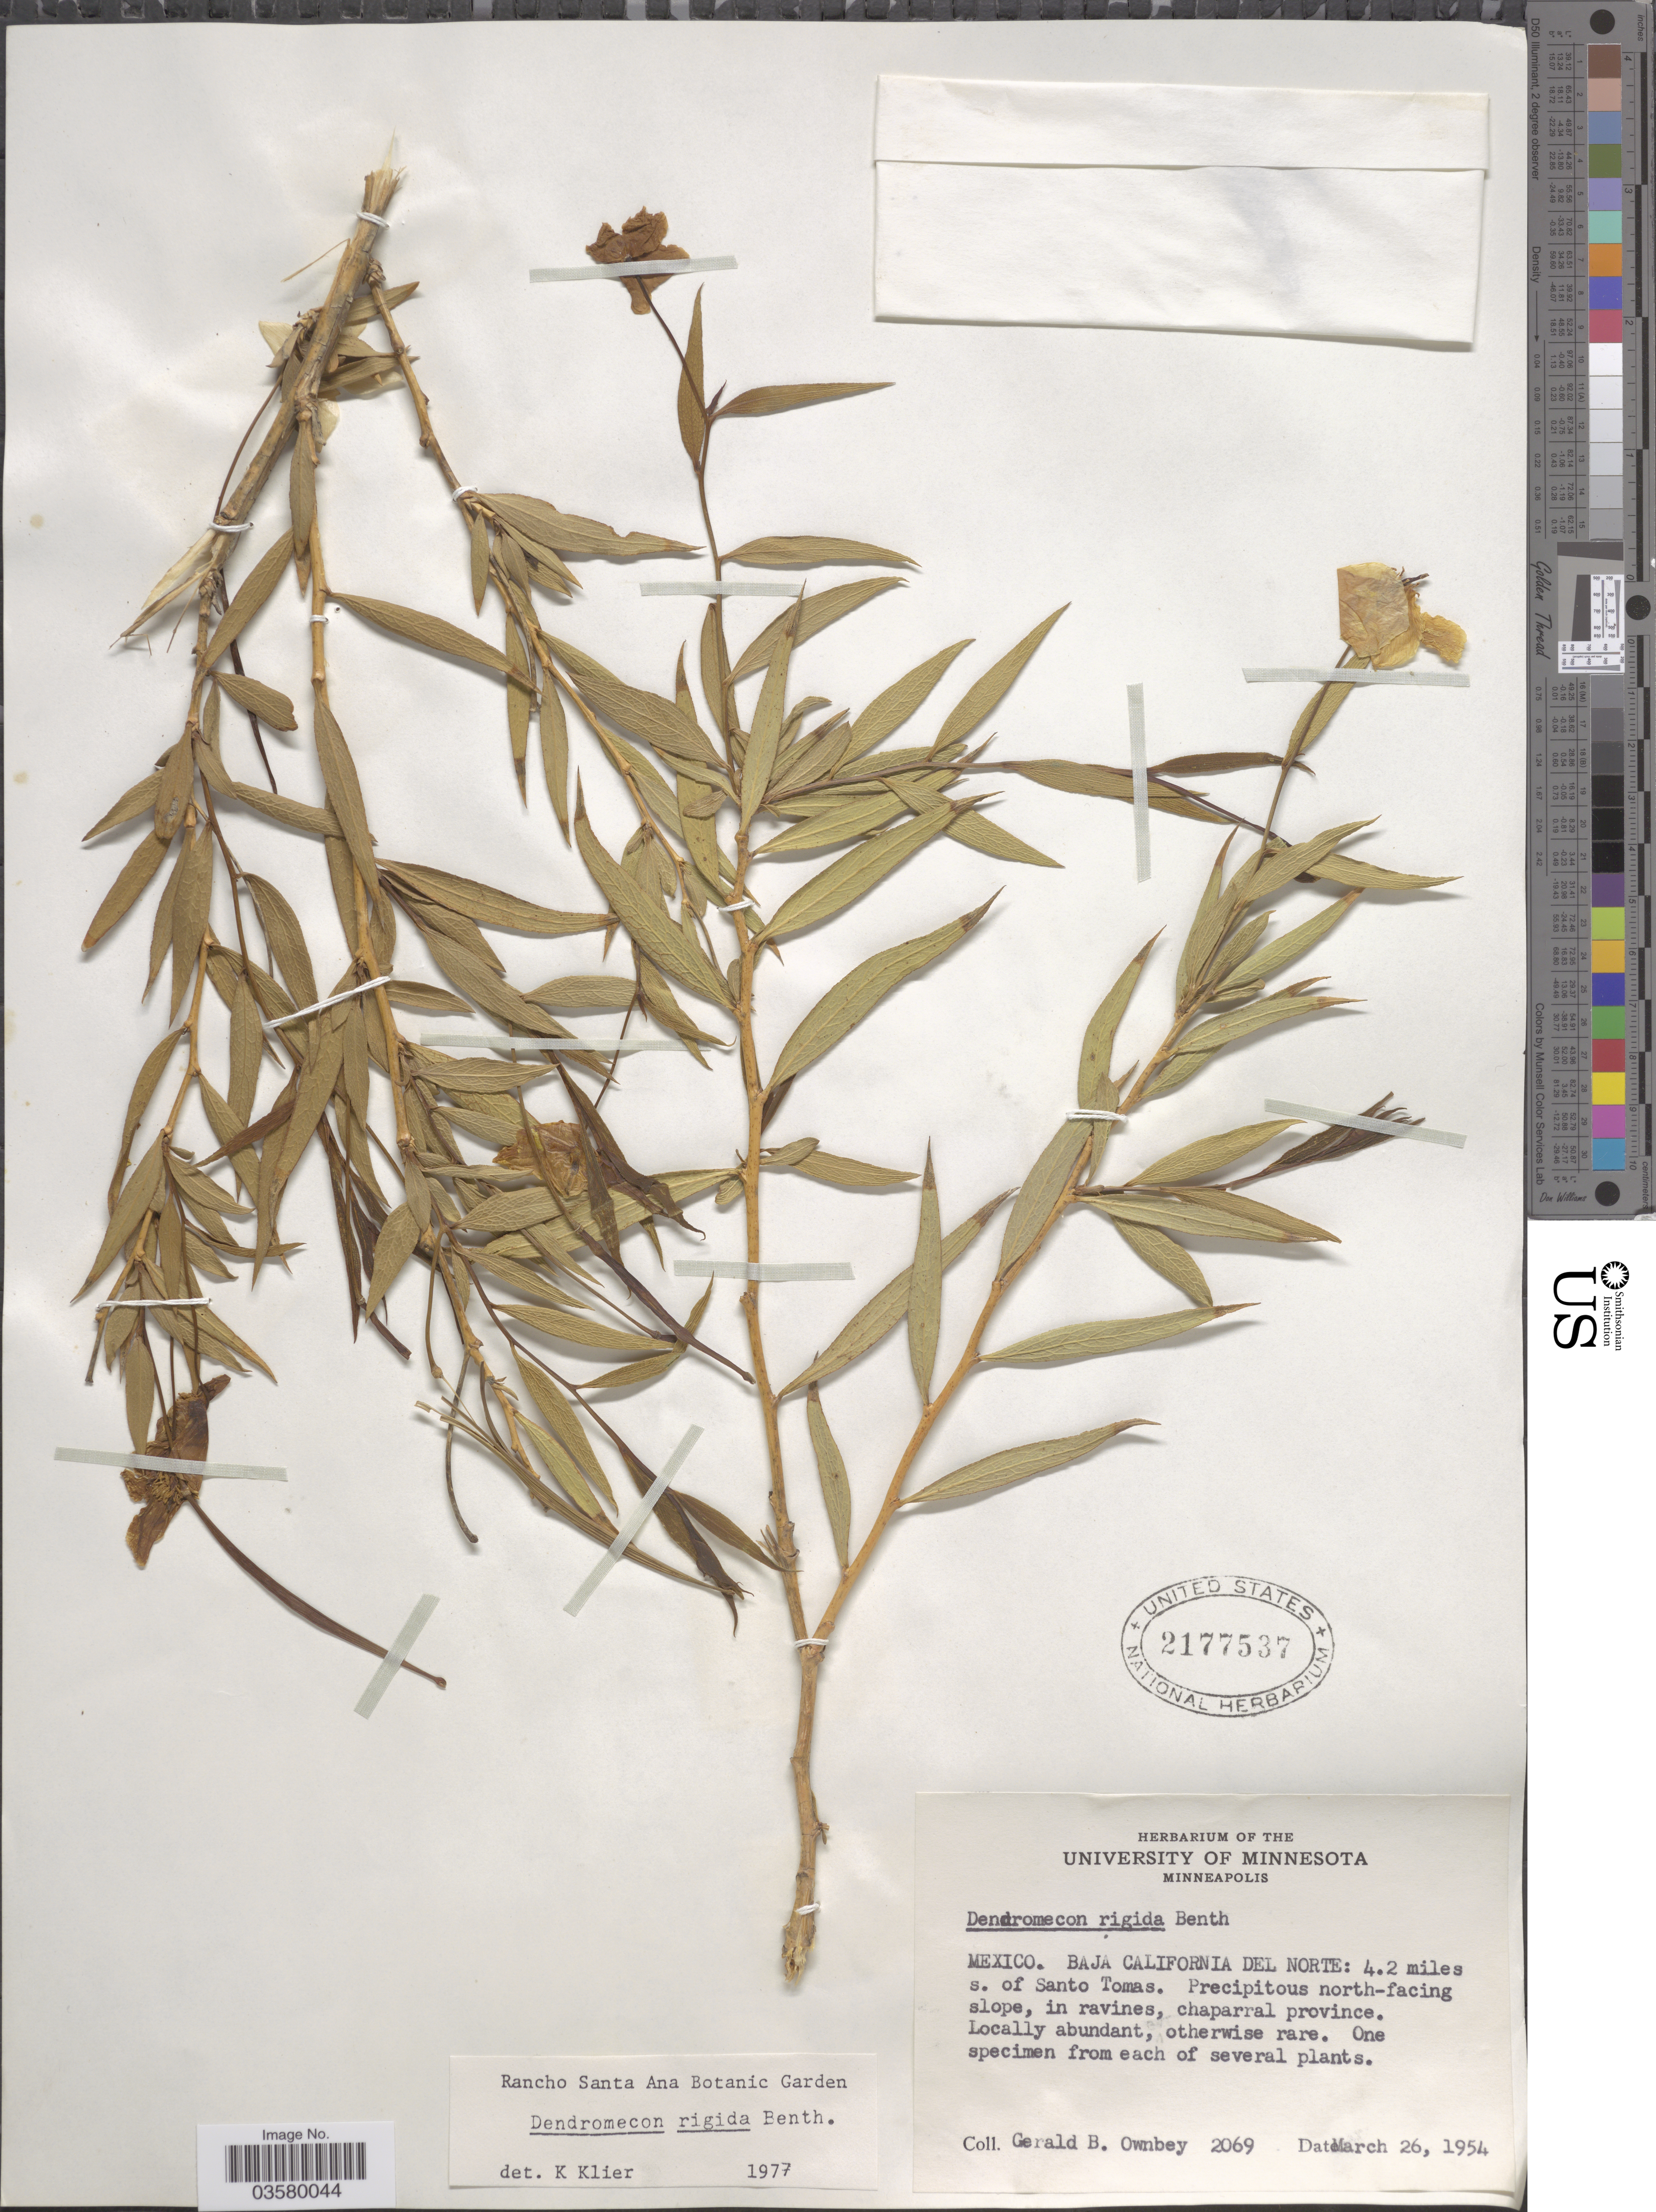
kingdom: Plantae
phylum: Tracheophyta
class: Magnoliopsida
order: Ranunculales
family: Papaveraceae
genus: Dendromecon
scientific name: Dendromecon rigida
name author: Benth.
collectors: G. B. Ownbey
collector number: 2069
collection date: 1954-03-26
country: Mexico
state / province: Baja California Norte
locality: Baja California del Norte: 4.2 miles s. of Santo Tomas.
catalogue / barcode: US 2177537